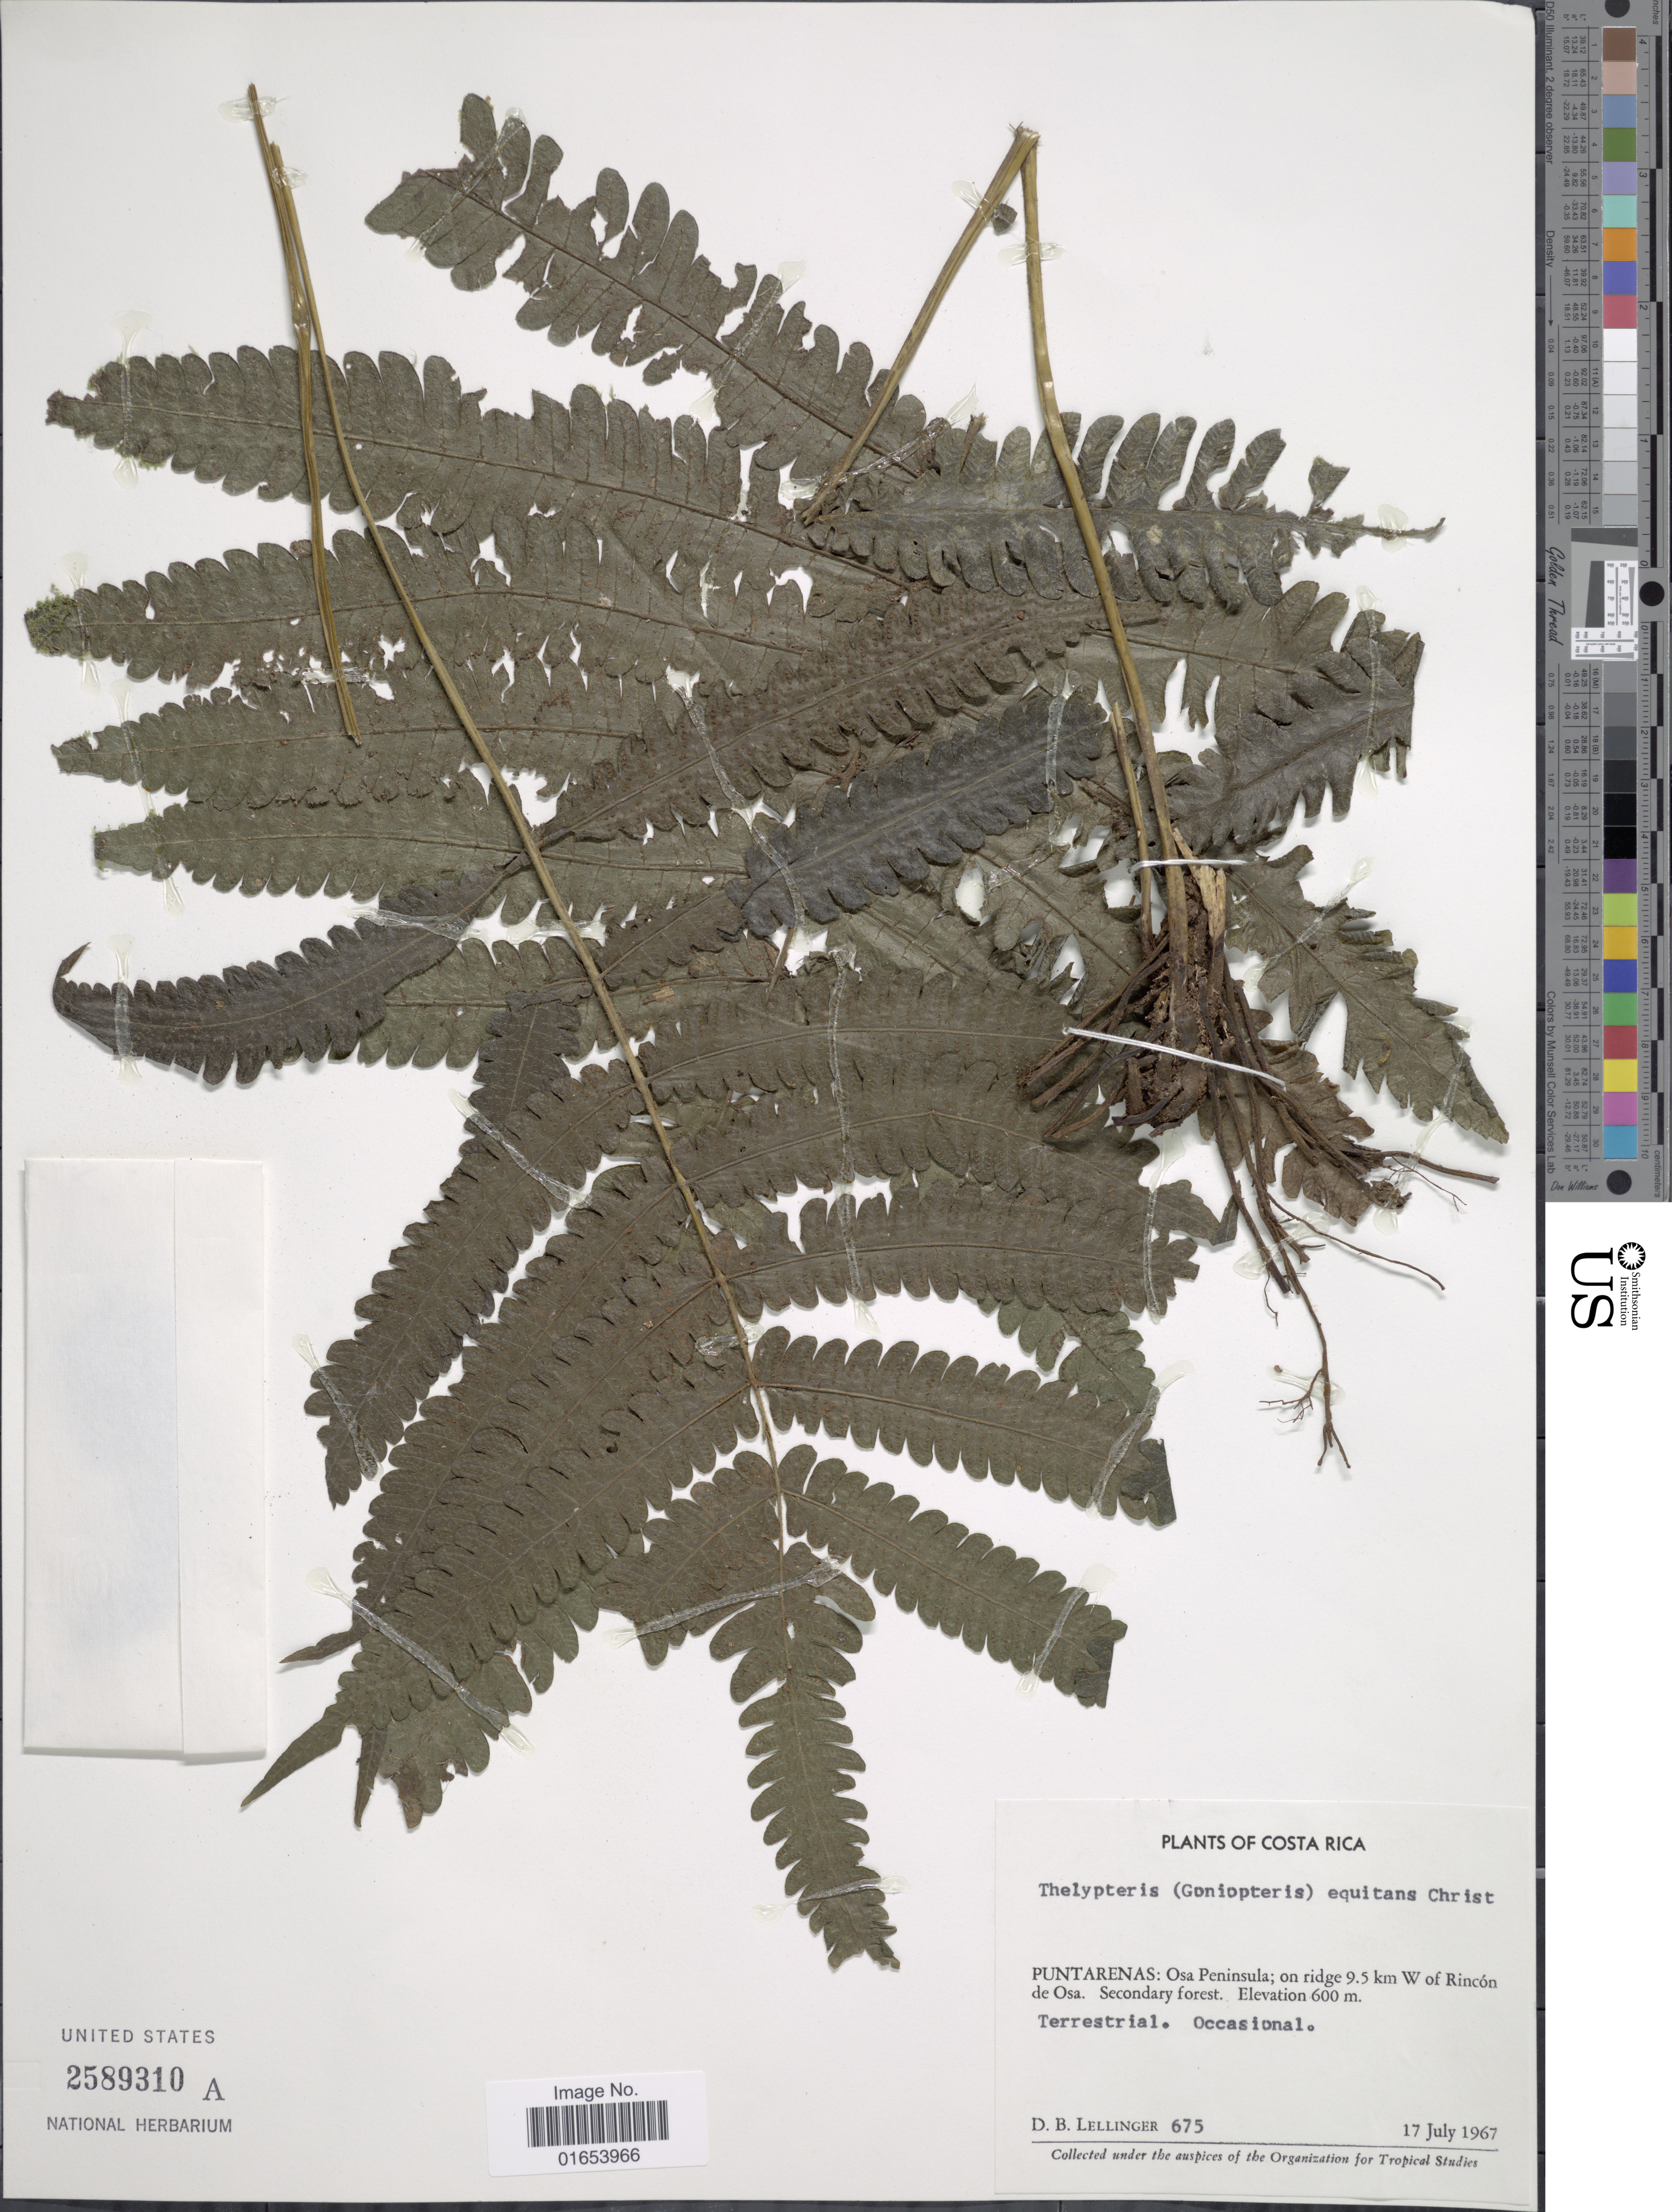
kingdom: Plantae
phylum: Tracheophyta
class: Polypodiopsida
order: Polypodiales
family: Thelypteridaceae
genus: Goniopteris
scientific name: Goniopteris equitans (Christ) comb. nov., ined 2015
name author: (Christ)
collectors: D. B. Lellinger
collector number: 675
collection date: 1967-07-17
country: Costa Rica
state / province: Puntarenas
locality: Puntarenas: Osa Peninsula; on ridge 9.5 km W of Rincon de Osa. Secondary forest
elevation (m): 600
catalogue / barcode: US 2589310A